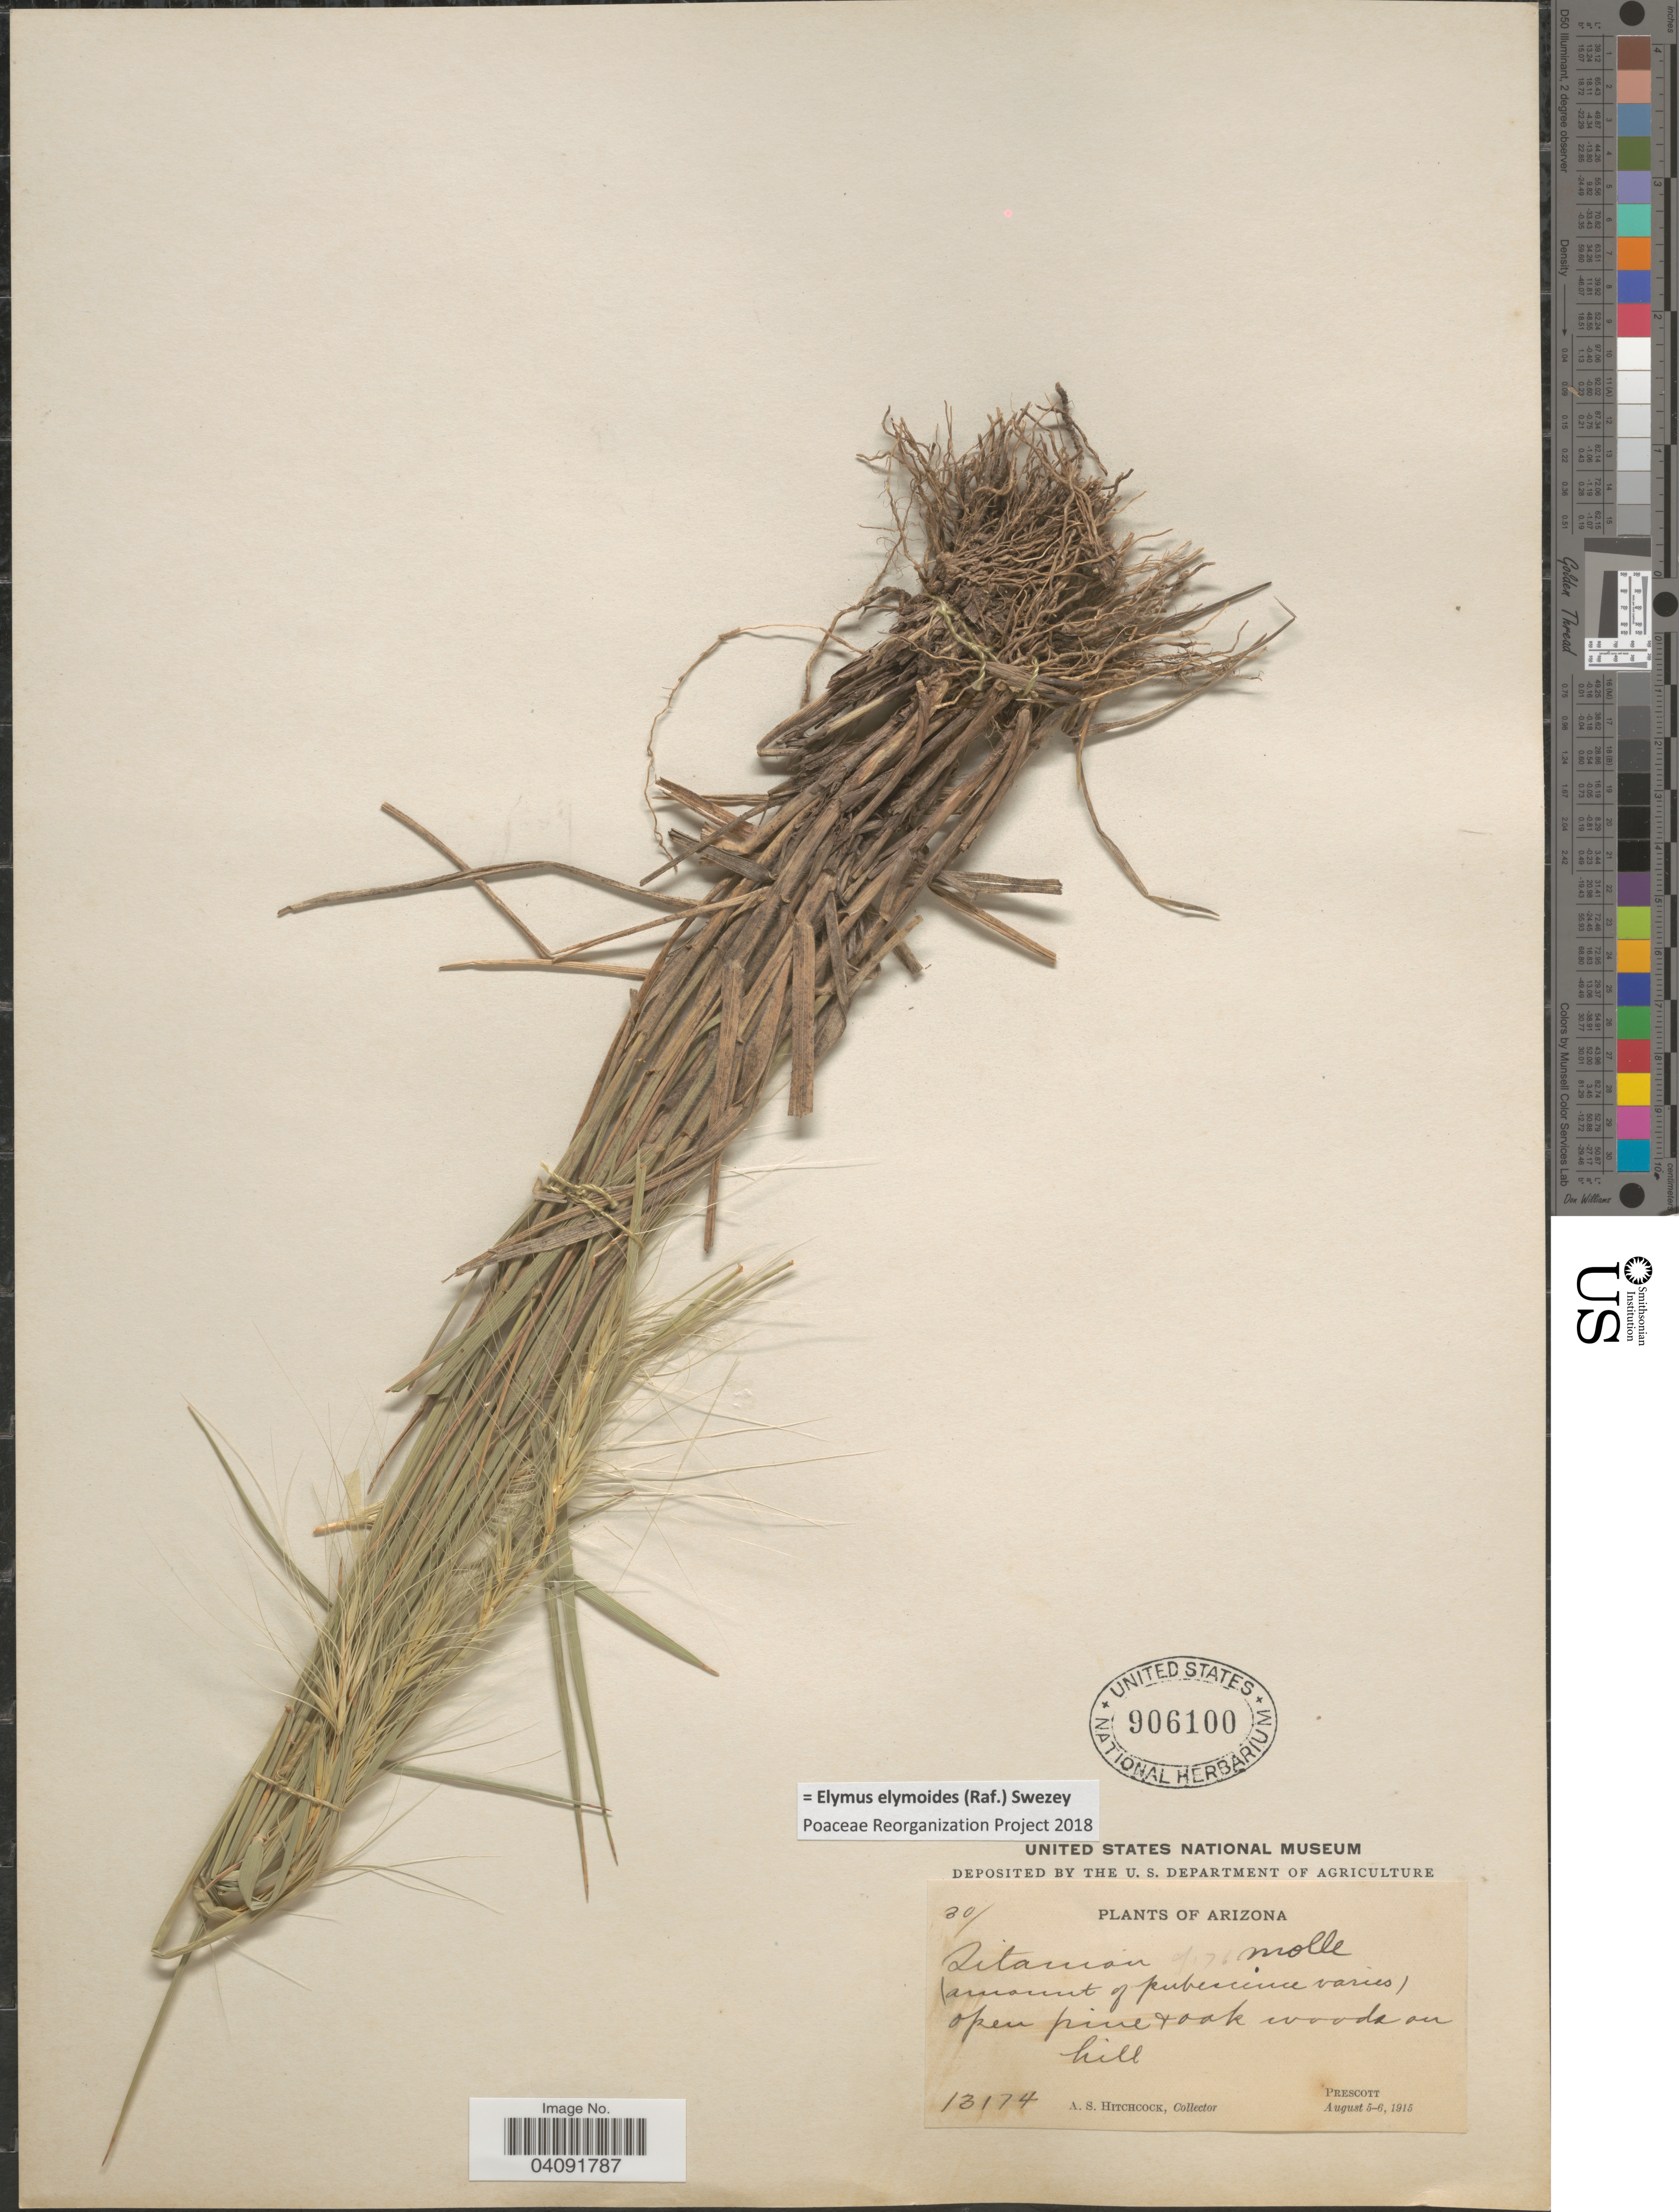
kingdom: Plantae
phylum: Tracheophyta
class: Liliopsida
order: Poales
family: Poaceae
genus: Elymus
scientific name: Elymus elymoides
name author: (Raf.) Swezey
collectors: A. S. Hitchcock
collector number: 13174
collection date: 1915-08-05/1915-08-06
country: United States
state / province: Arizona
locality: Prescott.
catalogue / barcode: US 906100